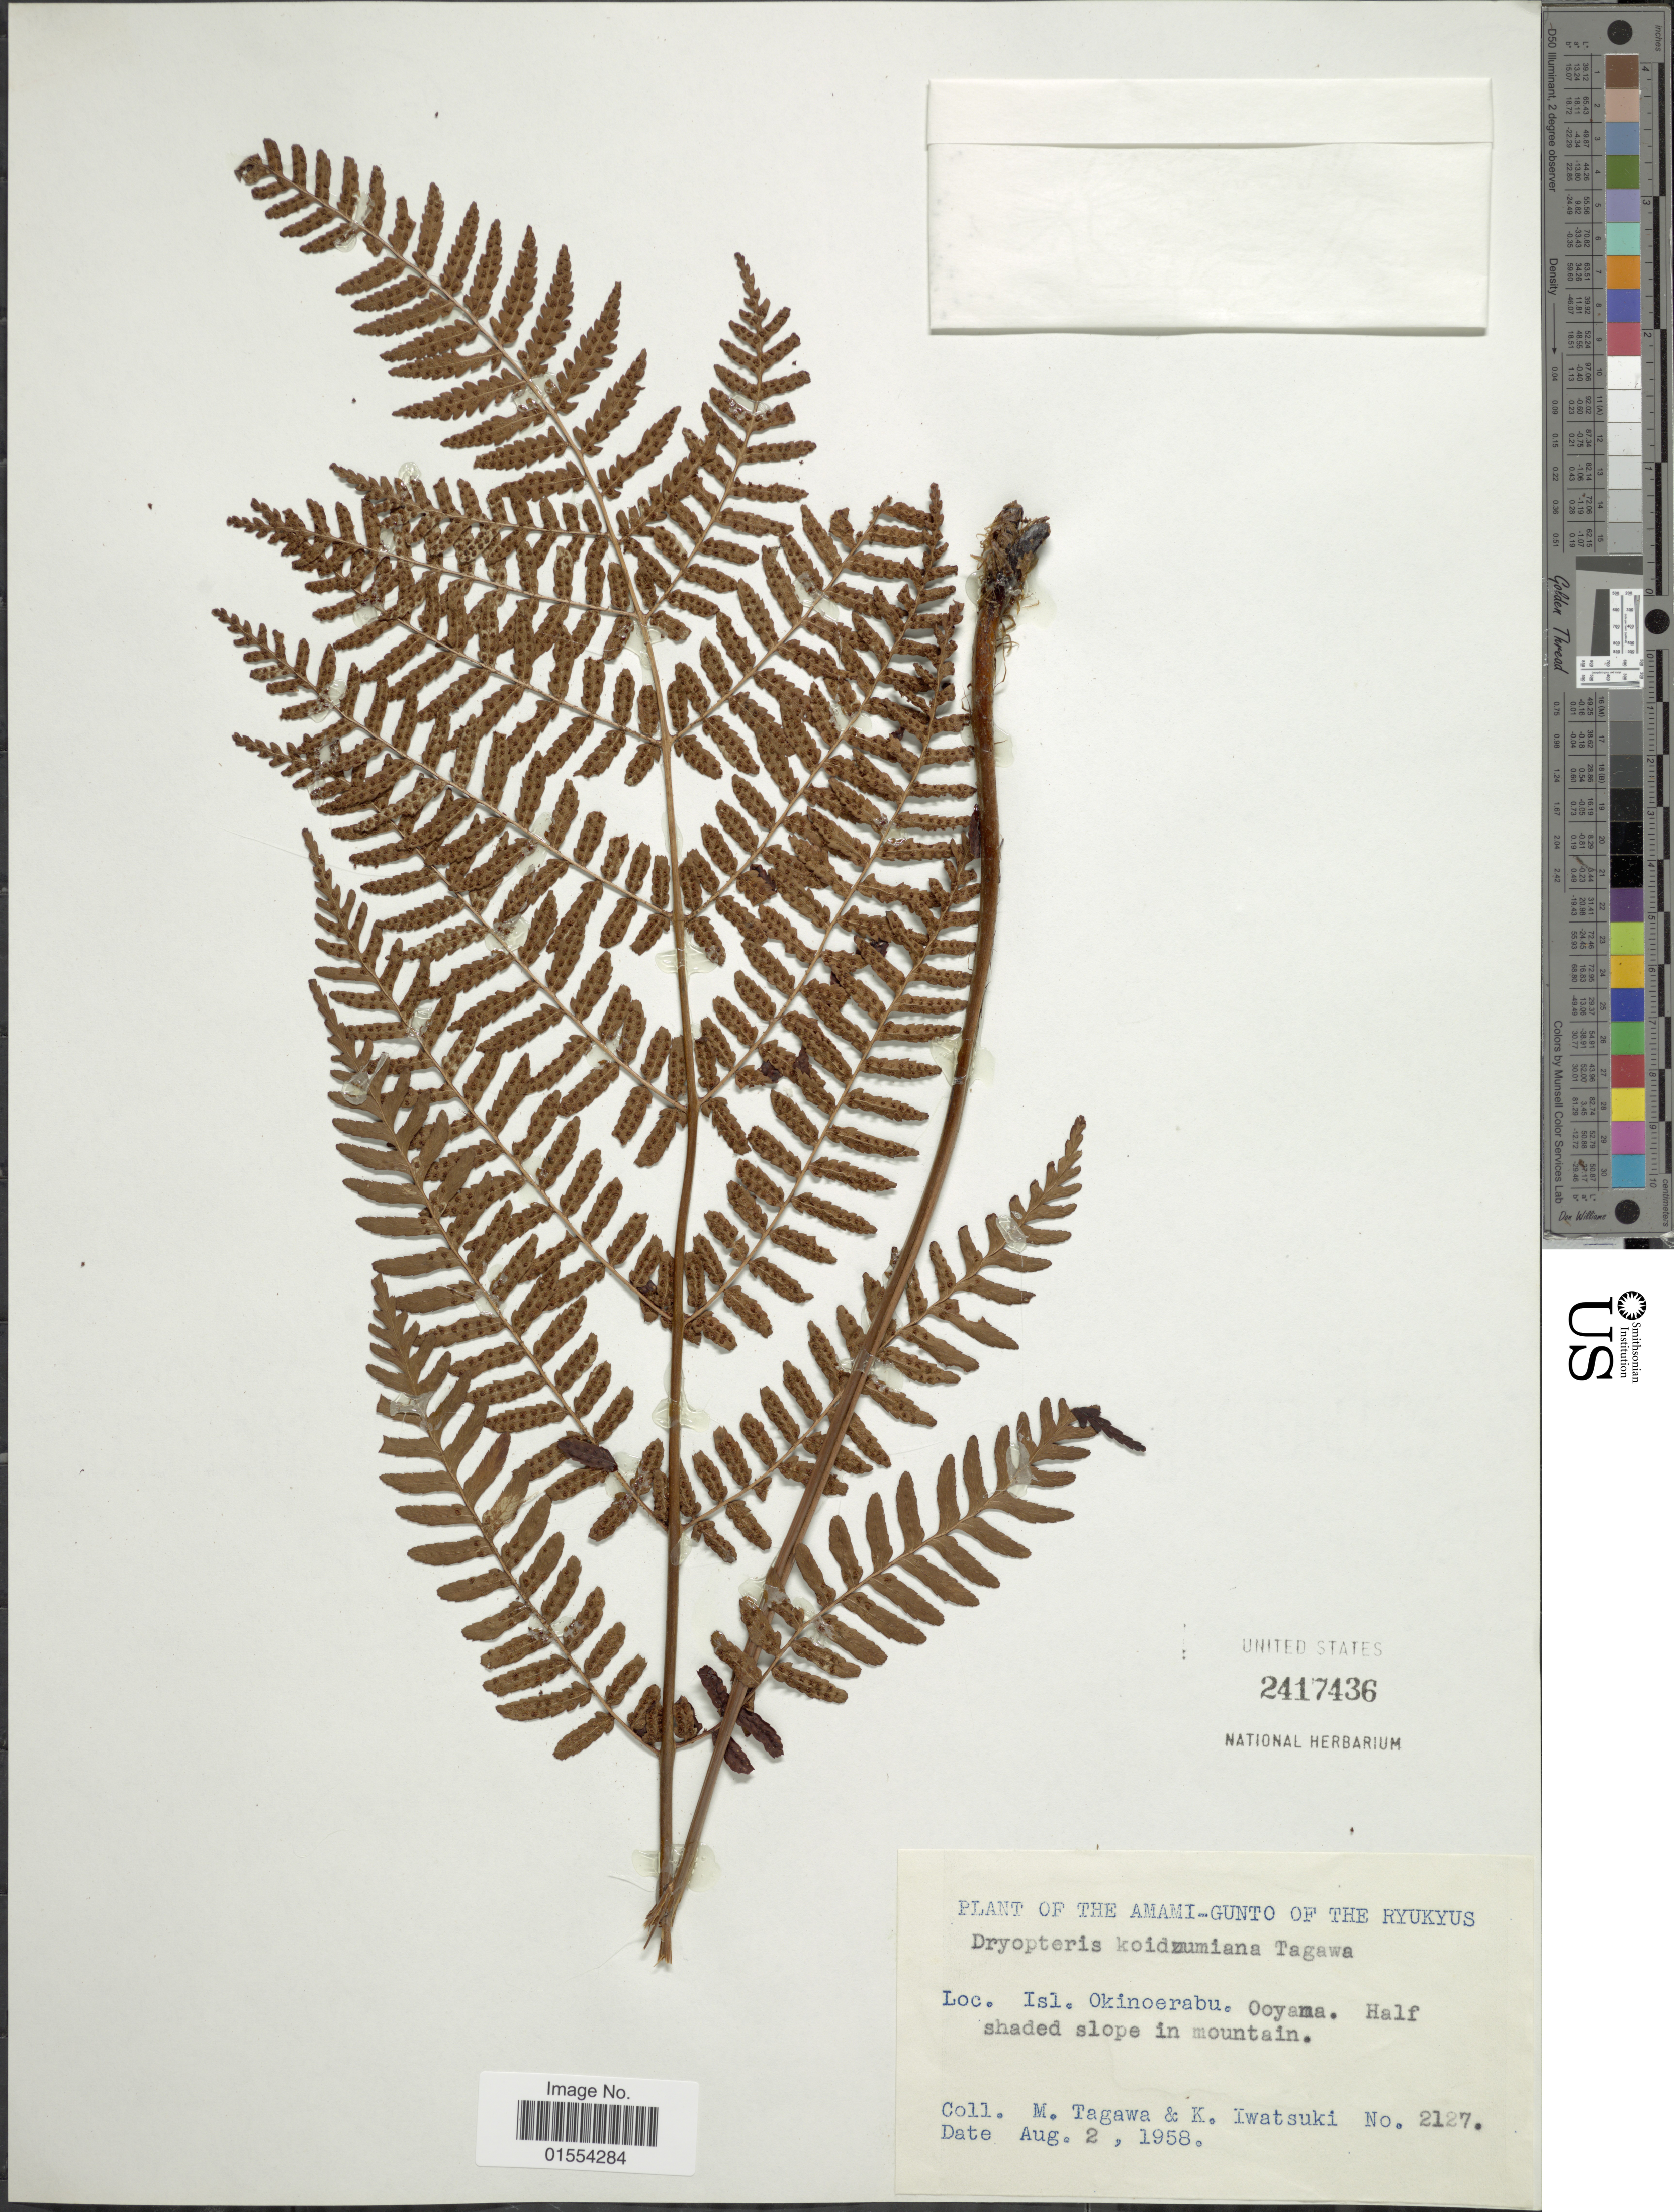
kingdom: Plantae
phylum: Tracheophyta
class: Polypodiopsida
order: Polypodiales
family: Dryopteridaceae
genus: Dryopteris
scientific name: Dryopteris koidzumiana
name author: Tagawa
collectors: M. Tagawa & K. Iwatsuki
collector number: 2127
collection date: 1958-08-02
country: Japan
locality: Amami-Gunrto of the Ryukyus, Isl. Okinoerabu, Ooyama.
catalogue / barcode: US 2417436